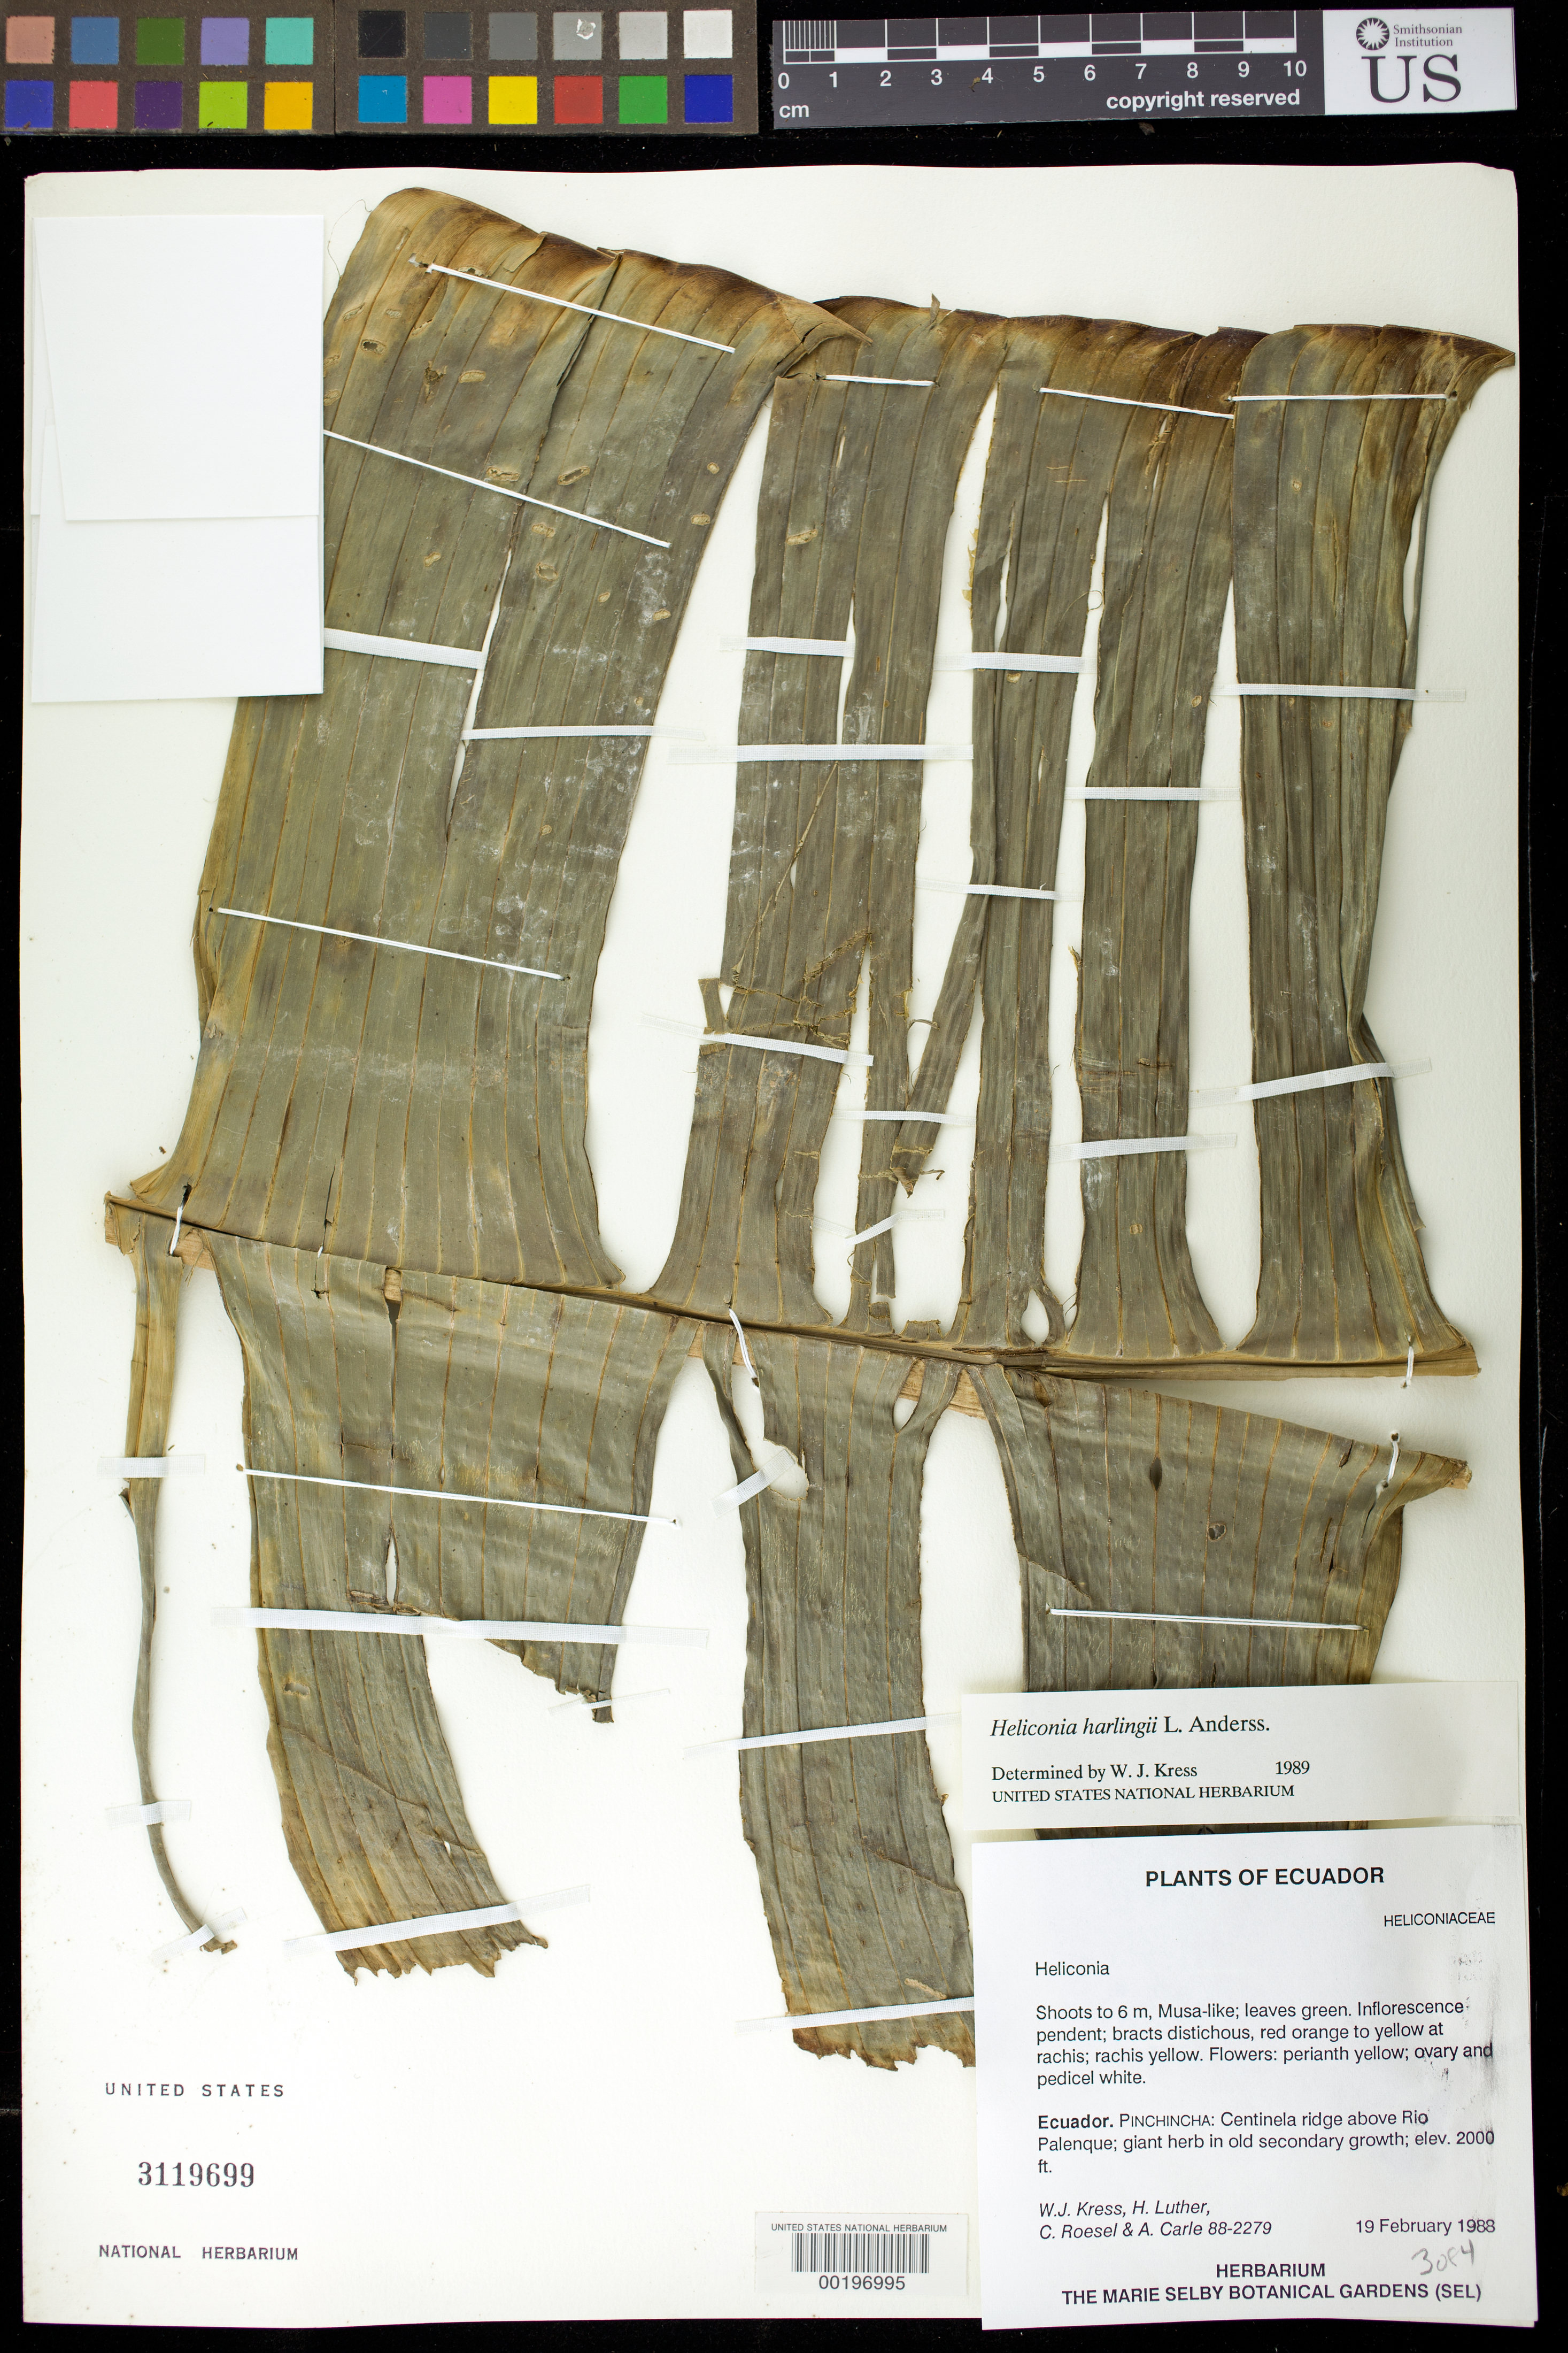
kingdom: Plantae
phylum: Tracheophyta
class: Liliopsida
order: Zingiberales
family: Heliconiaceae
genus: Heliconia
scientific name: Heliconia harlingii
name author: L. Andersson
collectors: W. J. Kress, Harry E. Luther, C. S. Roesel & A. Carle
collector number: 88-2279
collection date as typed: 19 Feb 1988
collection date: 1988-02-19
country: Ecuador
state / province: Pichincha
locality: Rio palenque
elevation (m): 610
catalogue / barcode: US 3119699